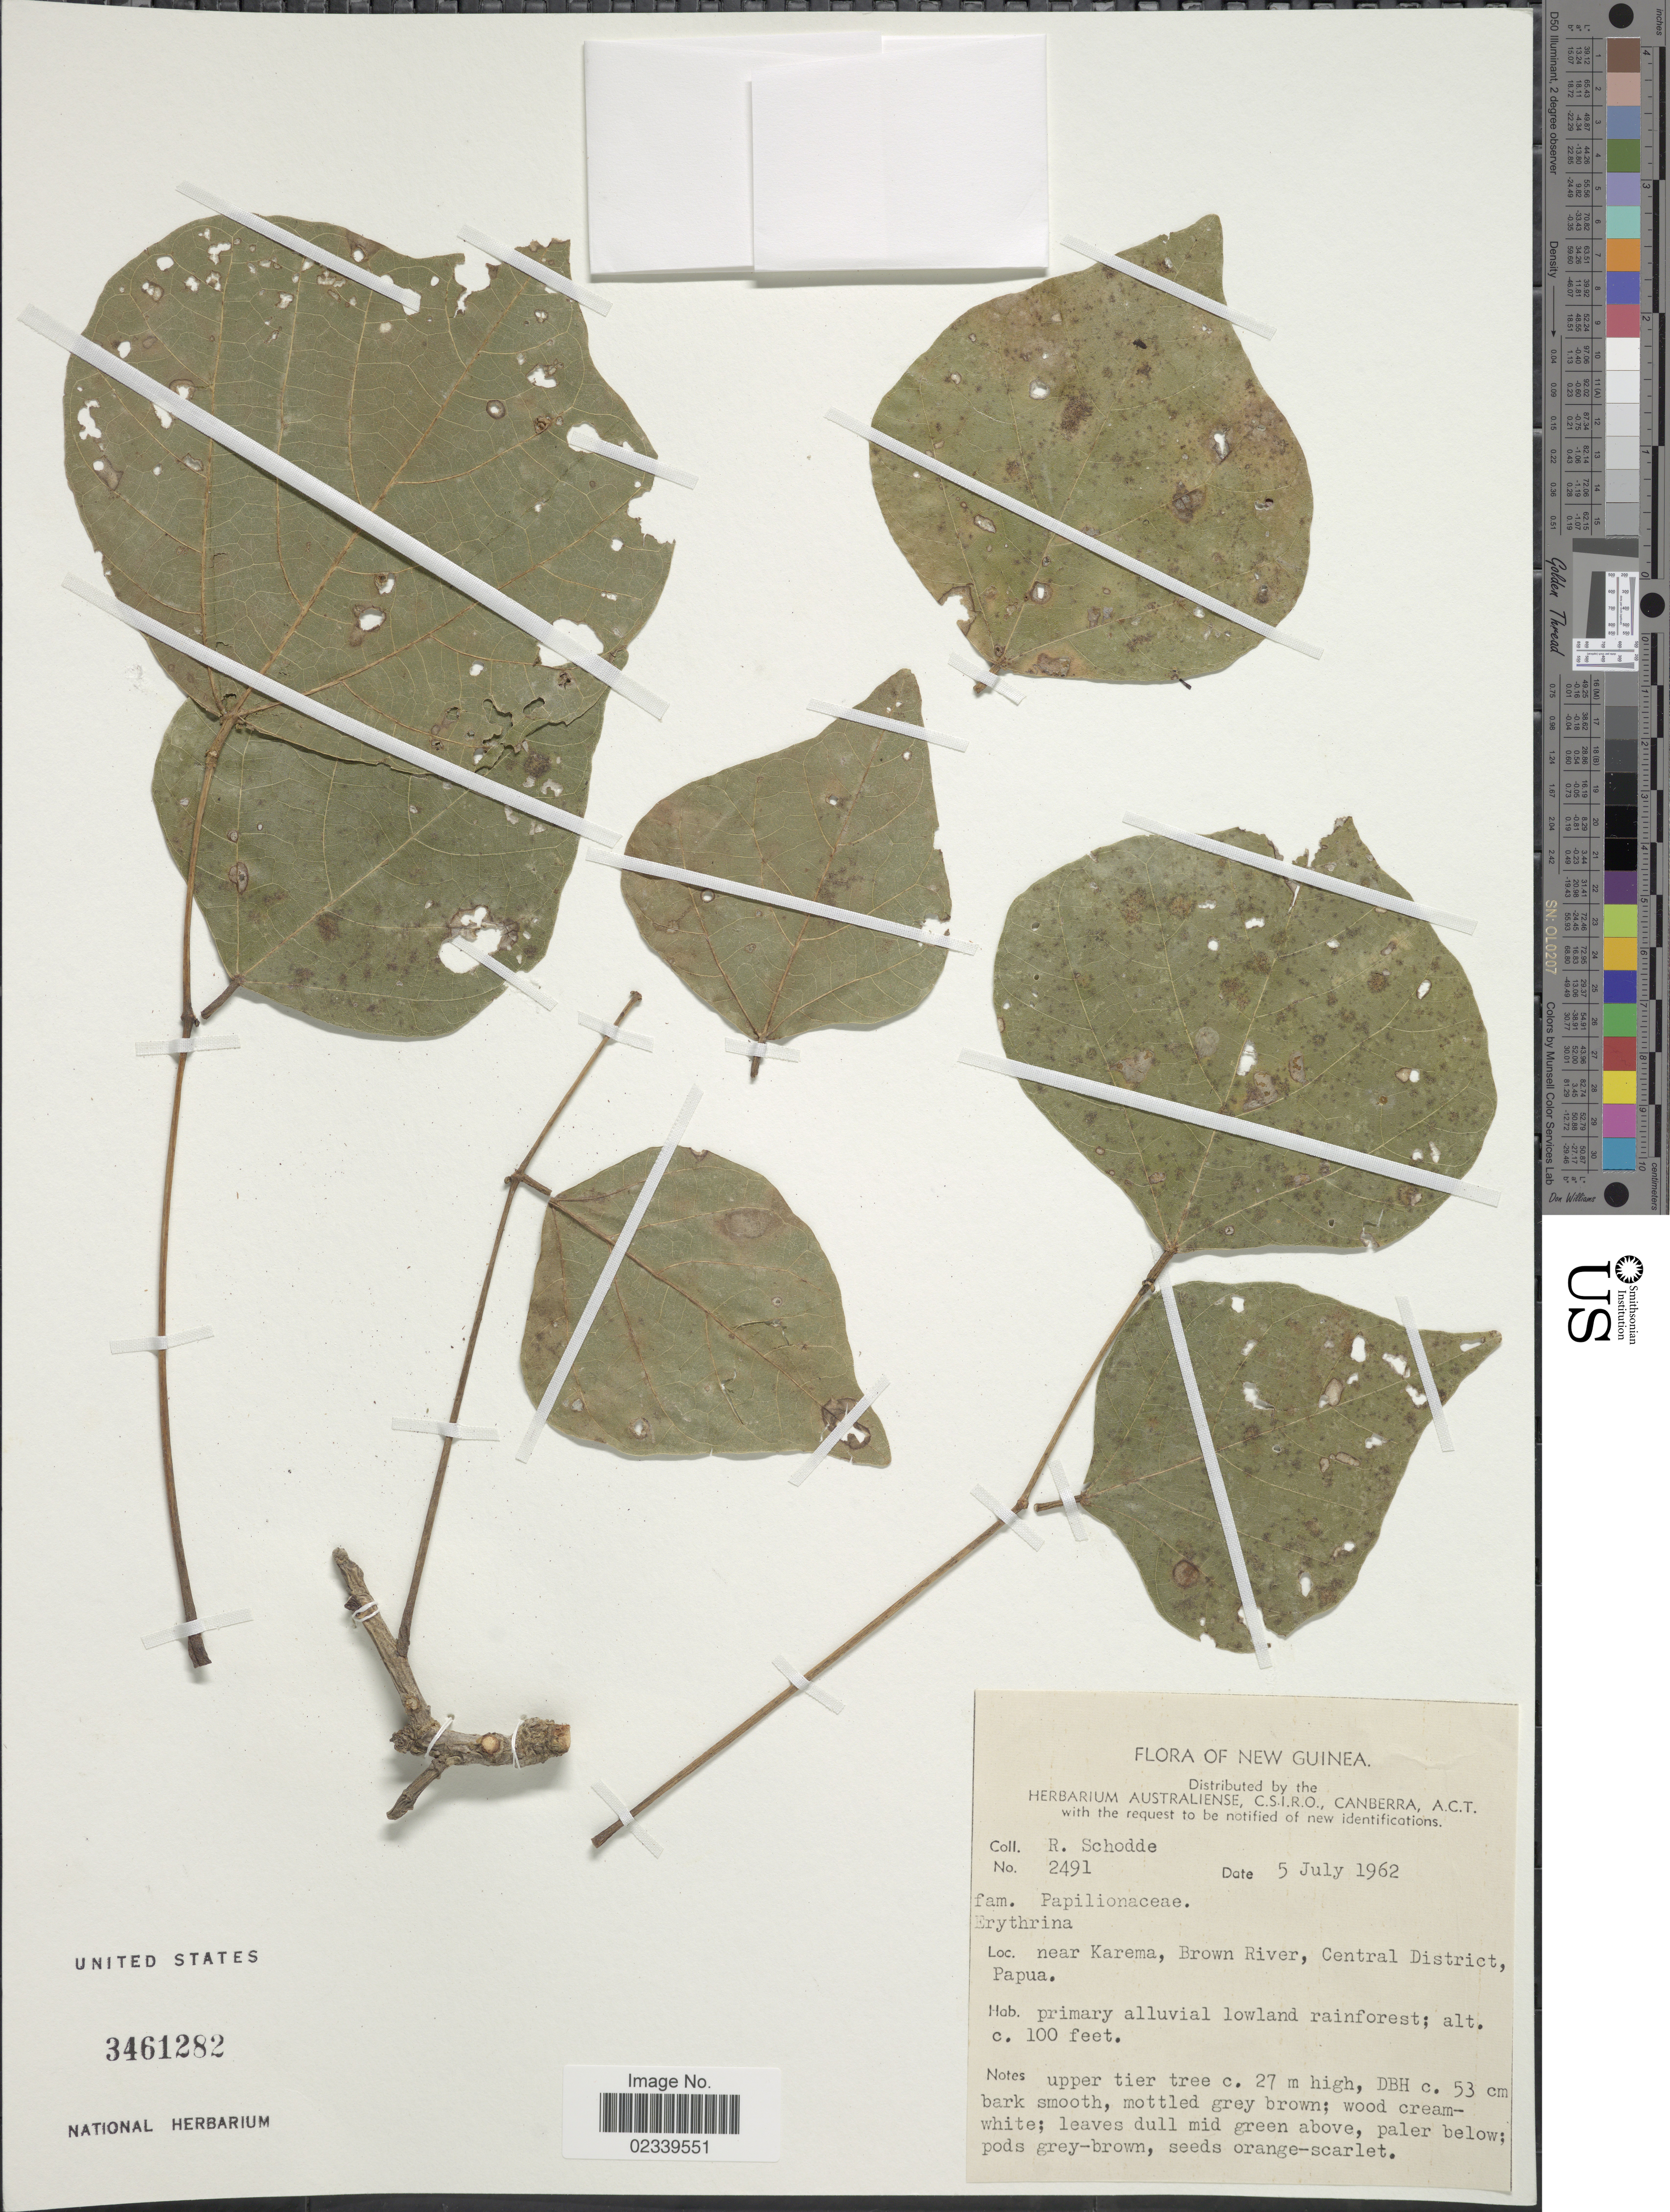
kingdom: Plantae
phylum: Tracheophyta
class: Magnoliopsida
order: Fabales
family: Fabaceae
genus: Erythrina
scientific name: Erythrina sp.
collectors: R. Schodde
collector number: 2491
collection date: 1962-07-05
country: Papua New Guinea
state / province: Central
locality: New Guinea, near Karema, Brown River, Central District, Papua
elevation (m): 30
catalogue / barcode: US 3461282